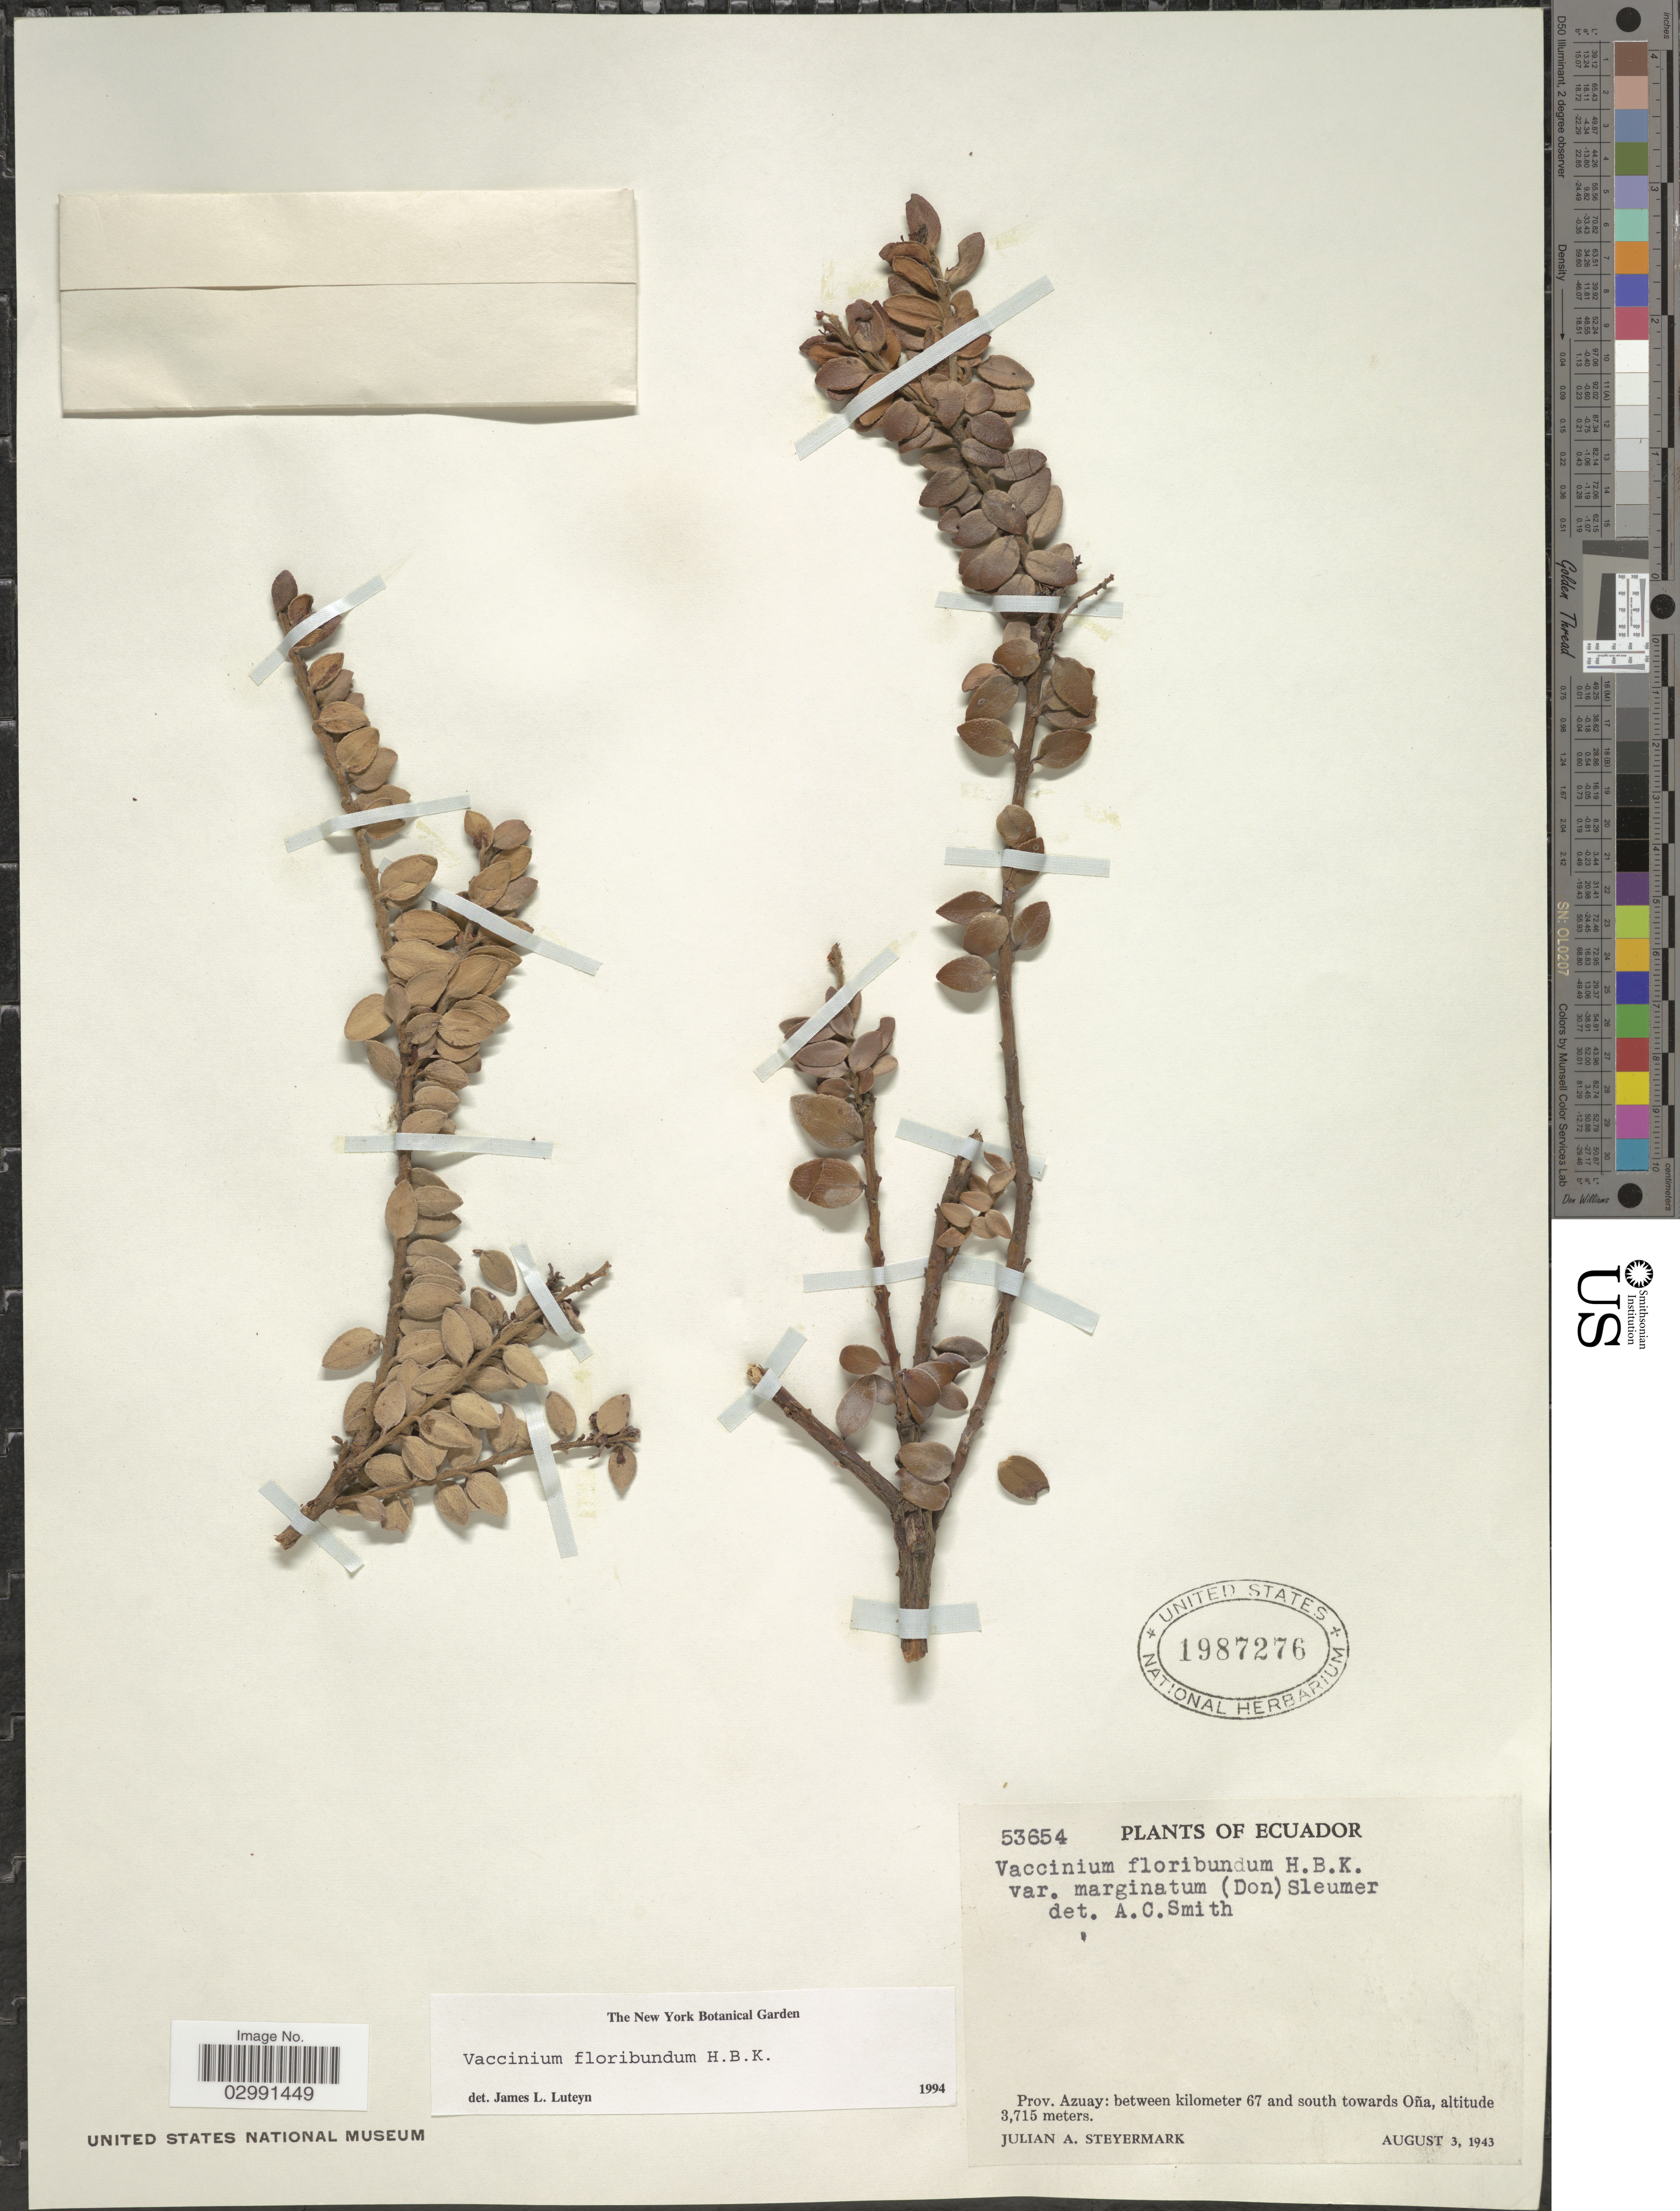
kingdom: Plantae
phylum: Tracheophyta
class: Magnoliopsida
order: Ericales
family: Ericaceae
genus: Vaccinium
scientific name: Vaccinium floribundum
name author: Kunth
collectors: J. Steyermark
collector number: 53654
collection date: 1943-08-03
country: Ecuador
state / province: Azuay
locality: Between kilometer 67 and south towards Oña.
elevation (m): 3715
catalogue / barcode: US 1987276